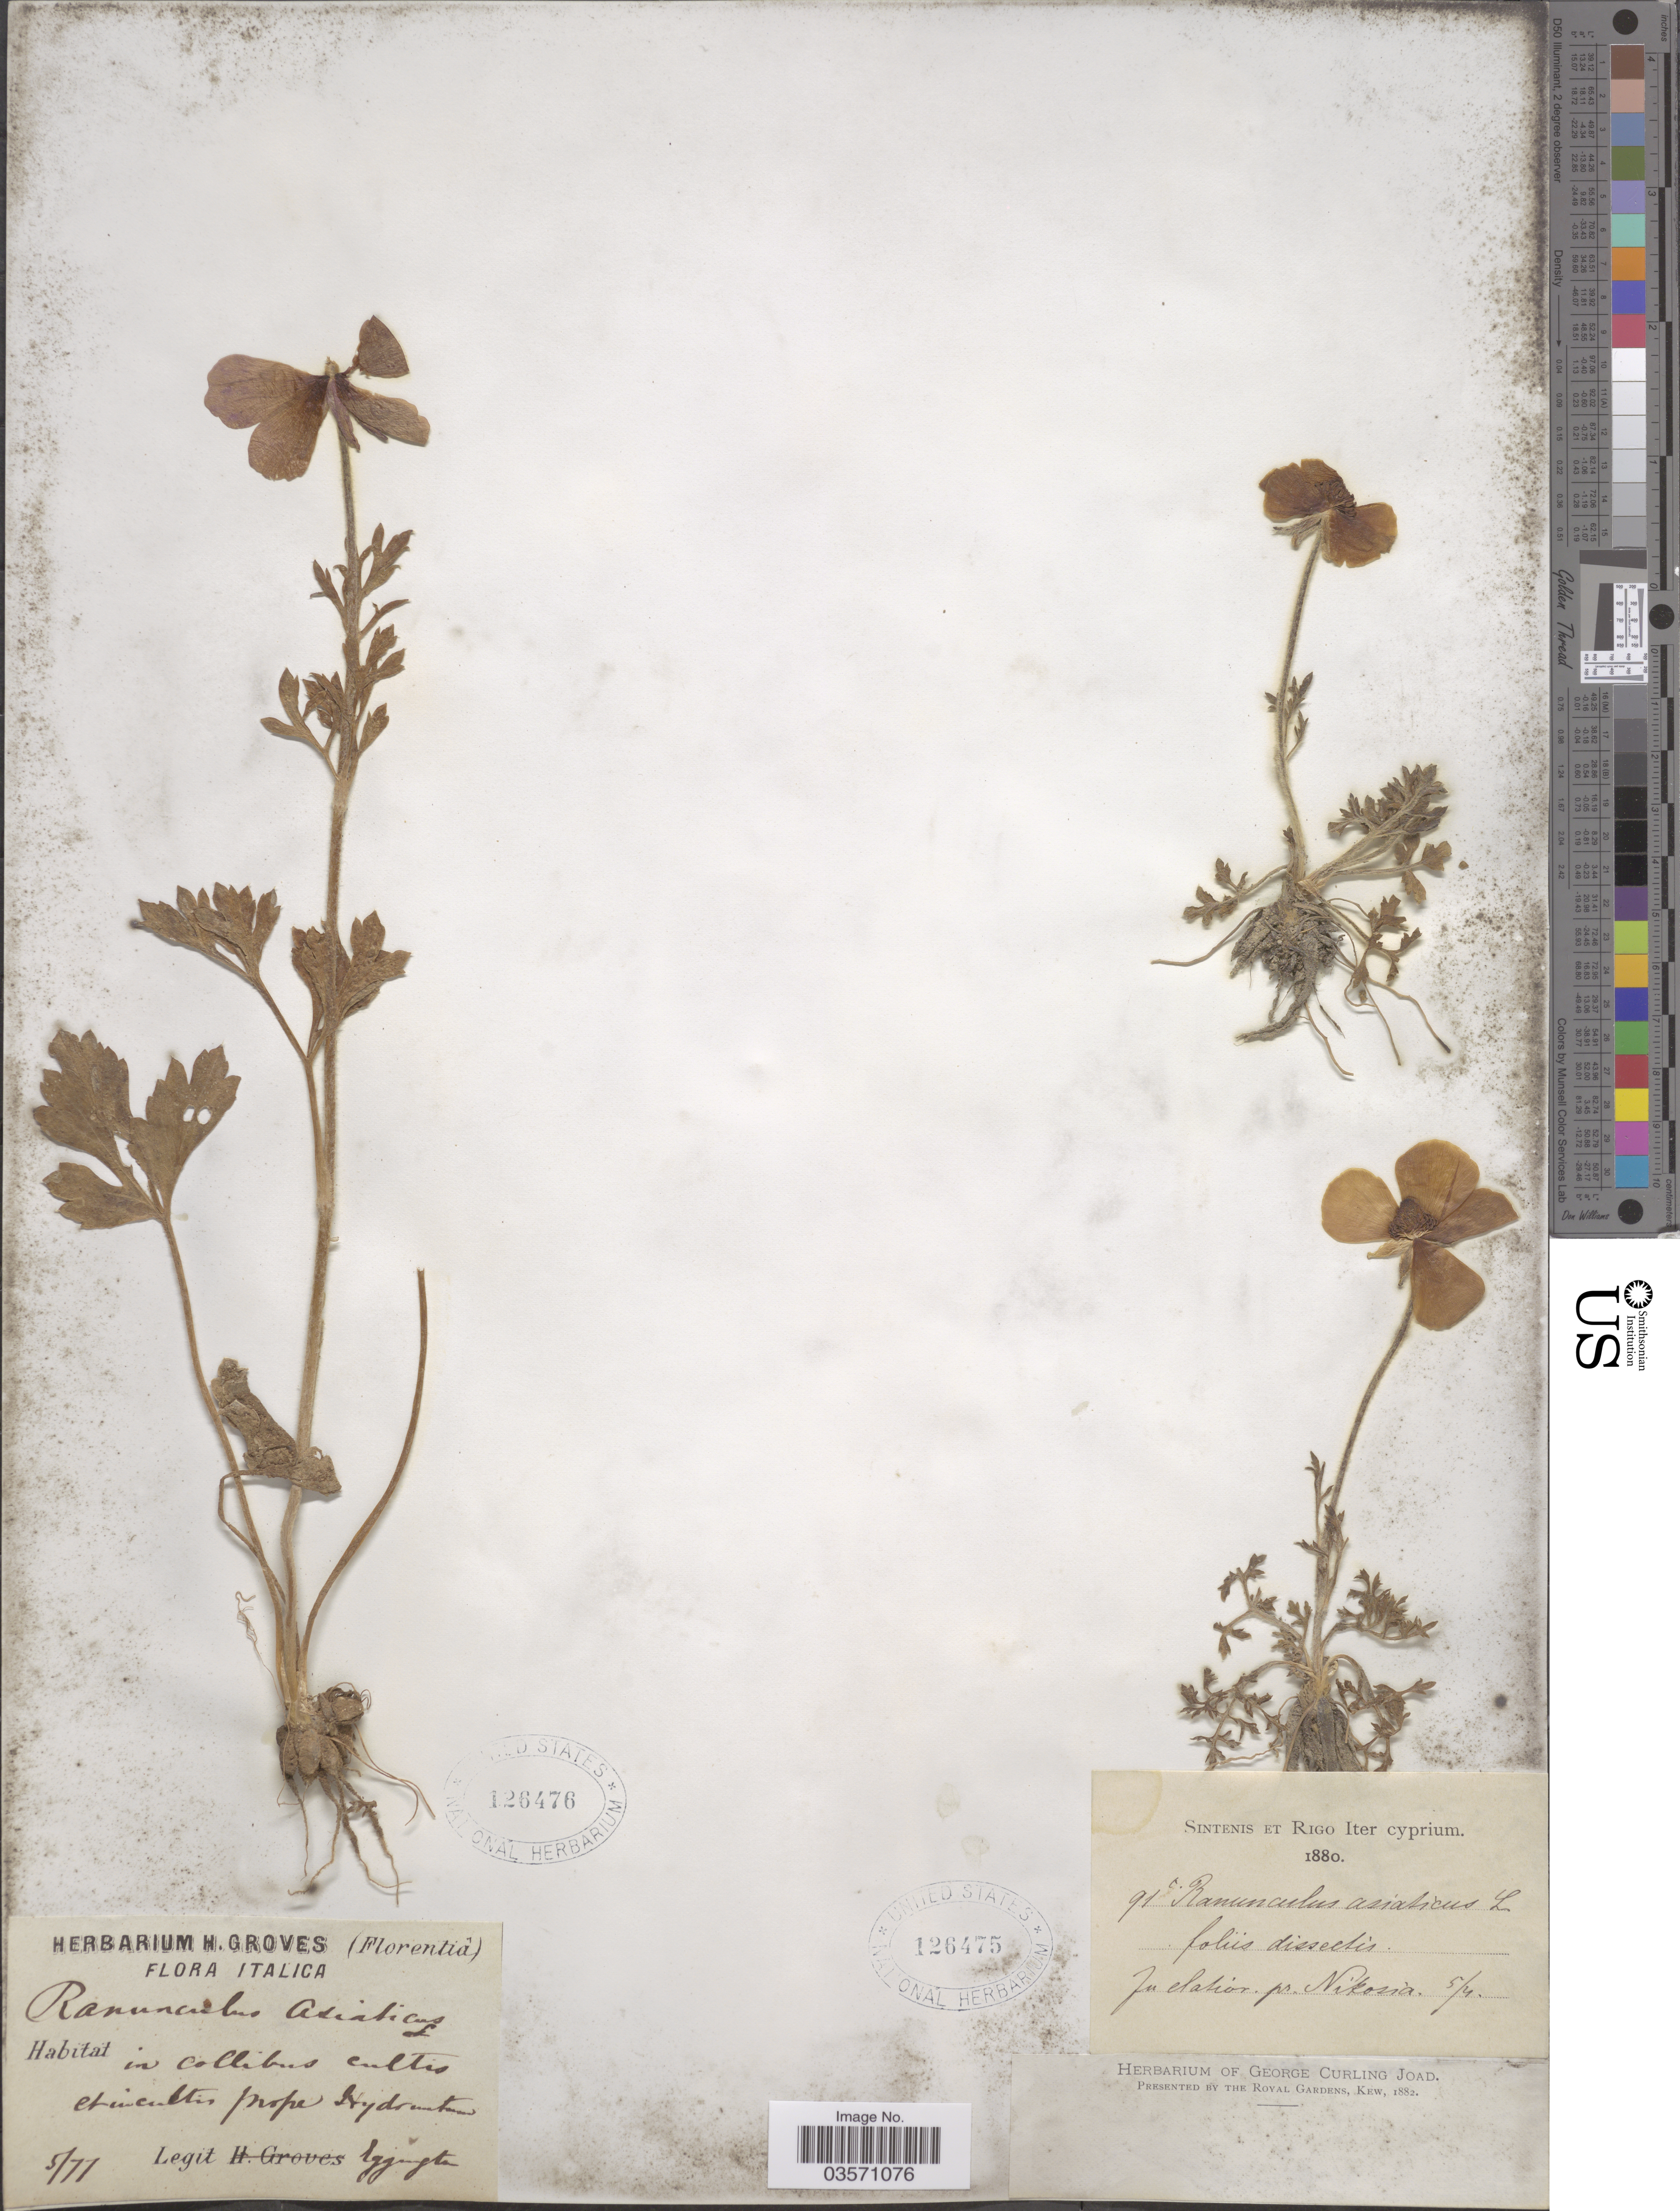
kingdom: Plantae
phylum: Tracheophyta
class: Magnoliopsida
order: Ranunculales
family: Ranunculaceae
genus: Ranunculus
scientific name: Ranunculus asiaticus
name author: L.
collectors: Eggington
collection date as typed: Transcribed d/m/y: /5/77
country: Italy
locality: Italica. In collibus cultis etincultis prope Hydruntum.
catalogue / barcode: US 126476-2